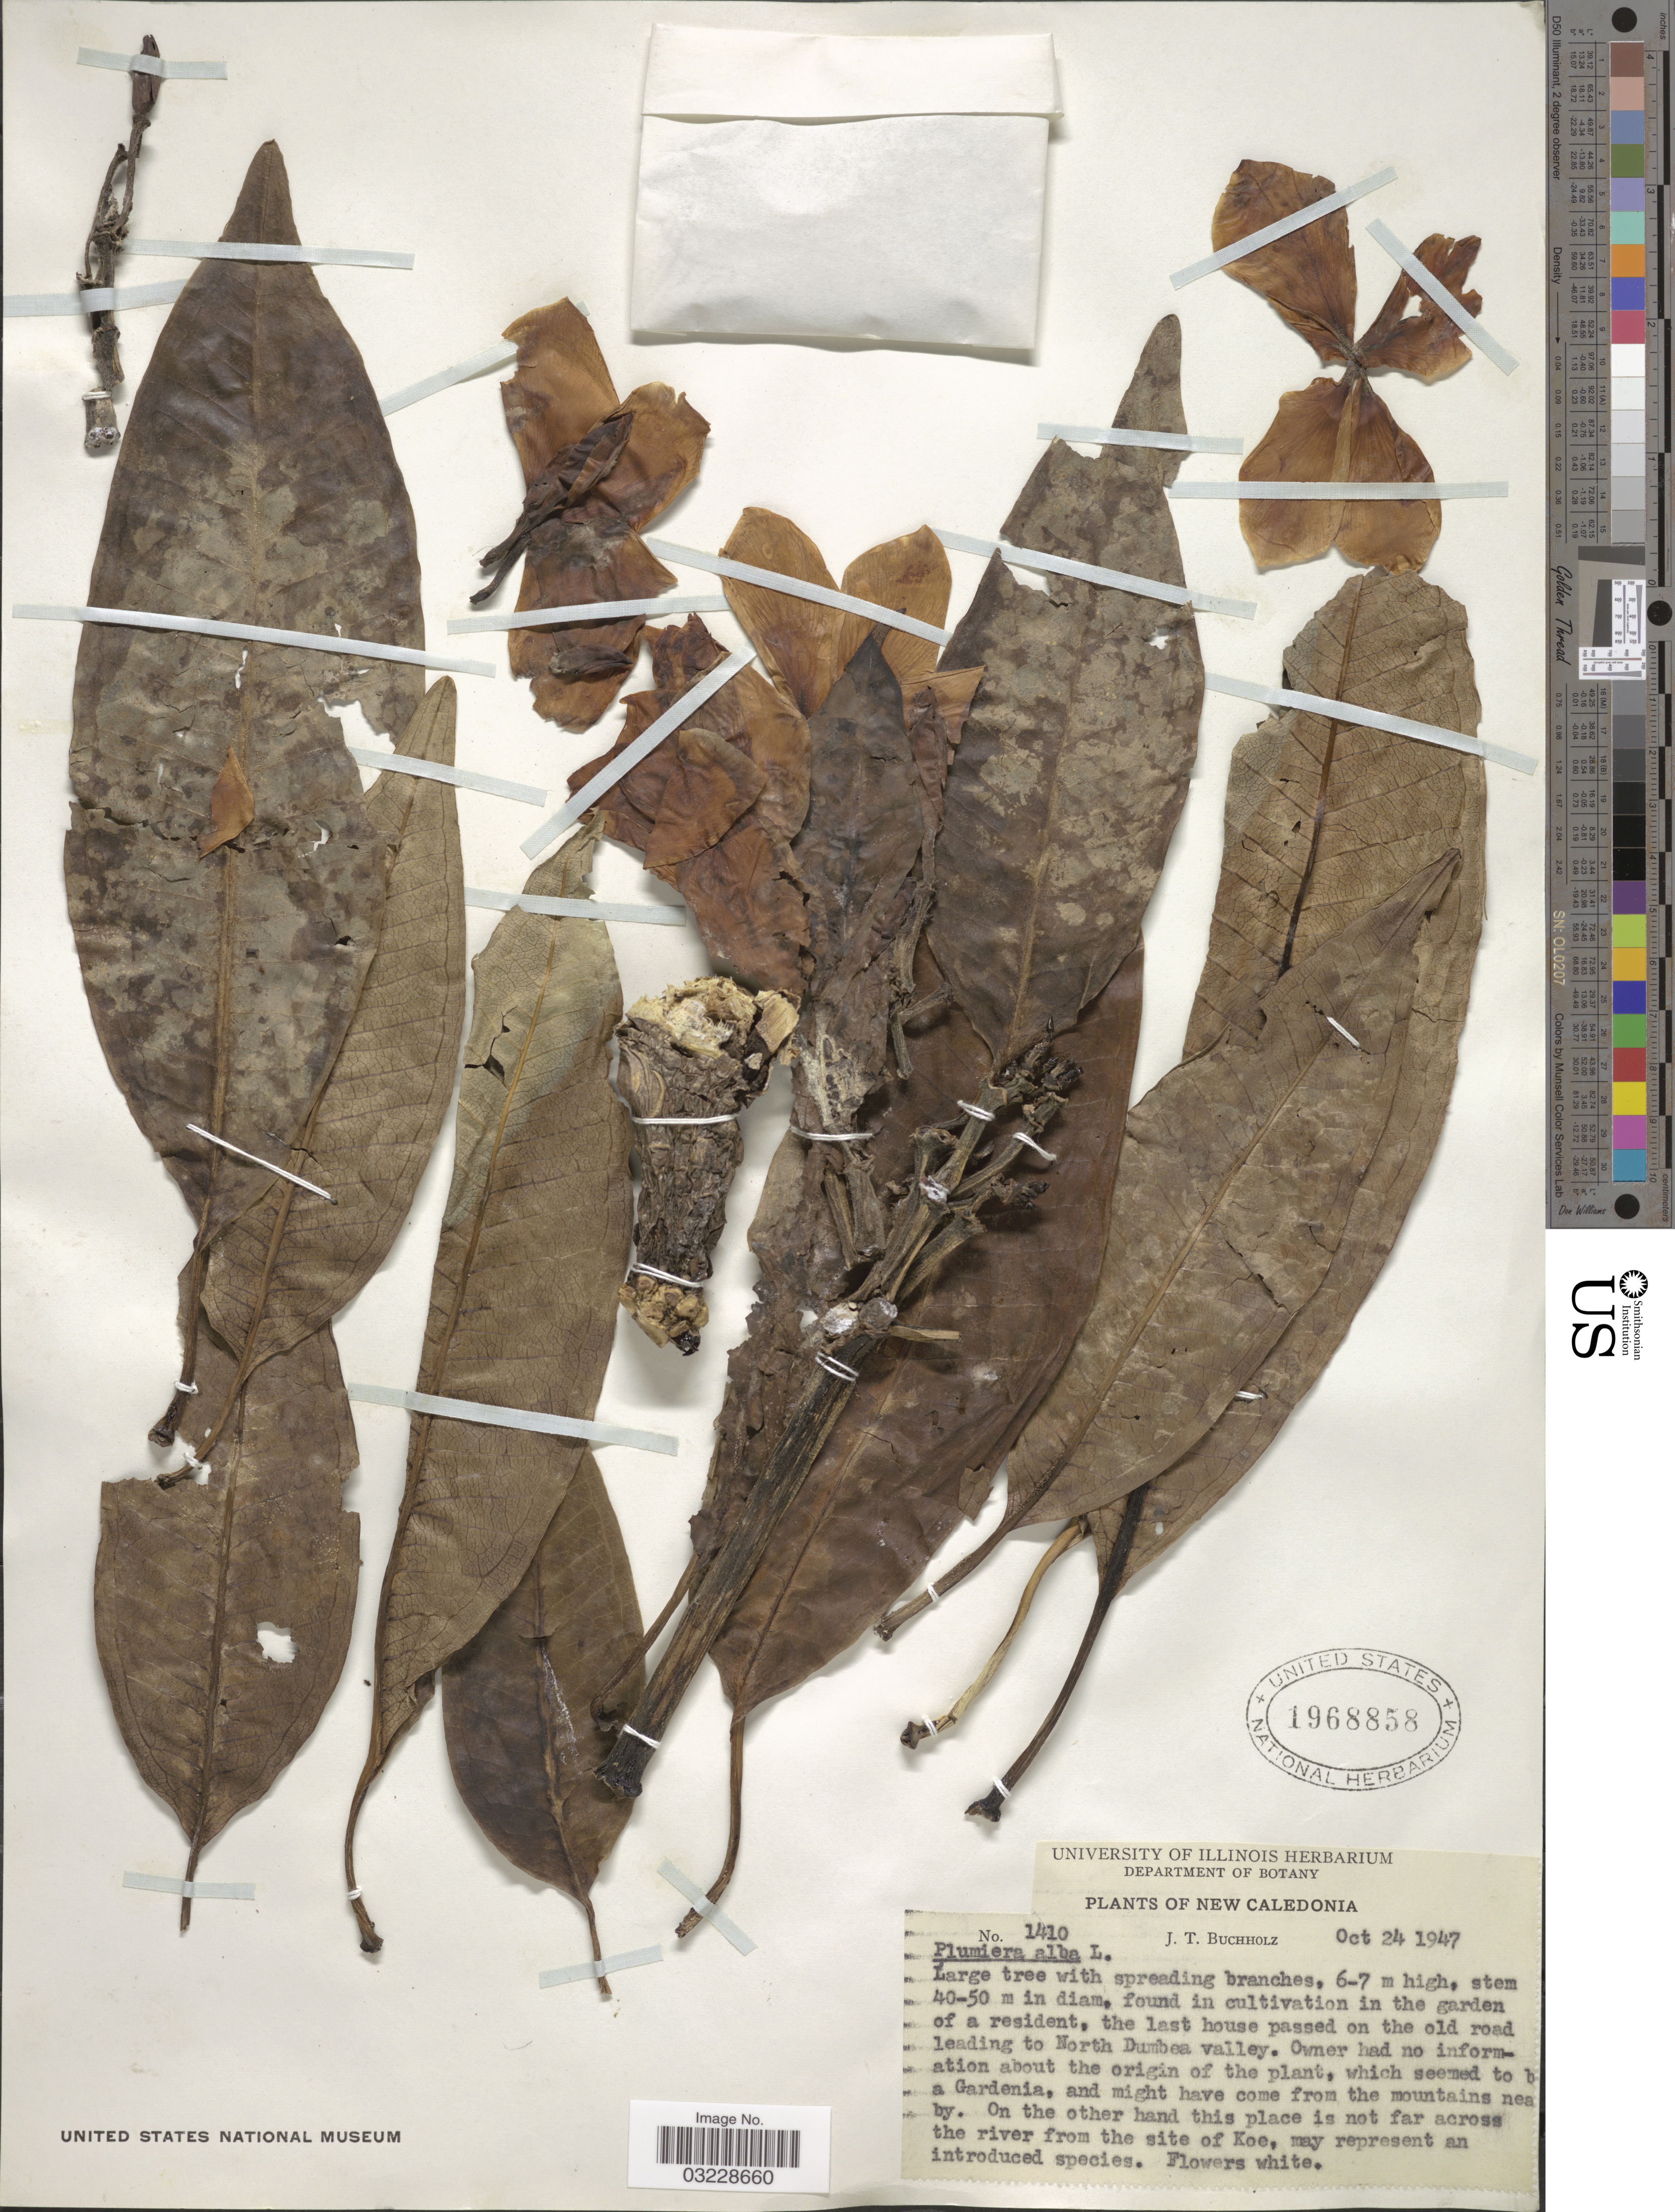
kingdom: Plantae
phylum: Tracheophyta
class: Magnoliopsida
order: Gentianales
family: Apocynaceae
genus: Plumeria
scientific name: Plumeria rubra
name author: L.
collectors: J. Buccholz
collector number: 1410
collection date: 1947-10-24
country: New Caledonia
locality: In the garden of a resident, the last house passed on the old road leading to North Dumbea valley. Not far across the river from the site of Koe [interpreted].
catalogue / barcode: US 1968858